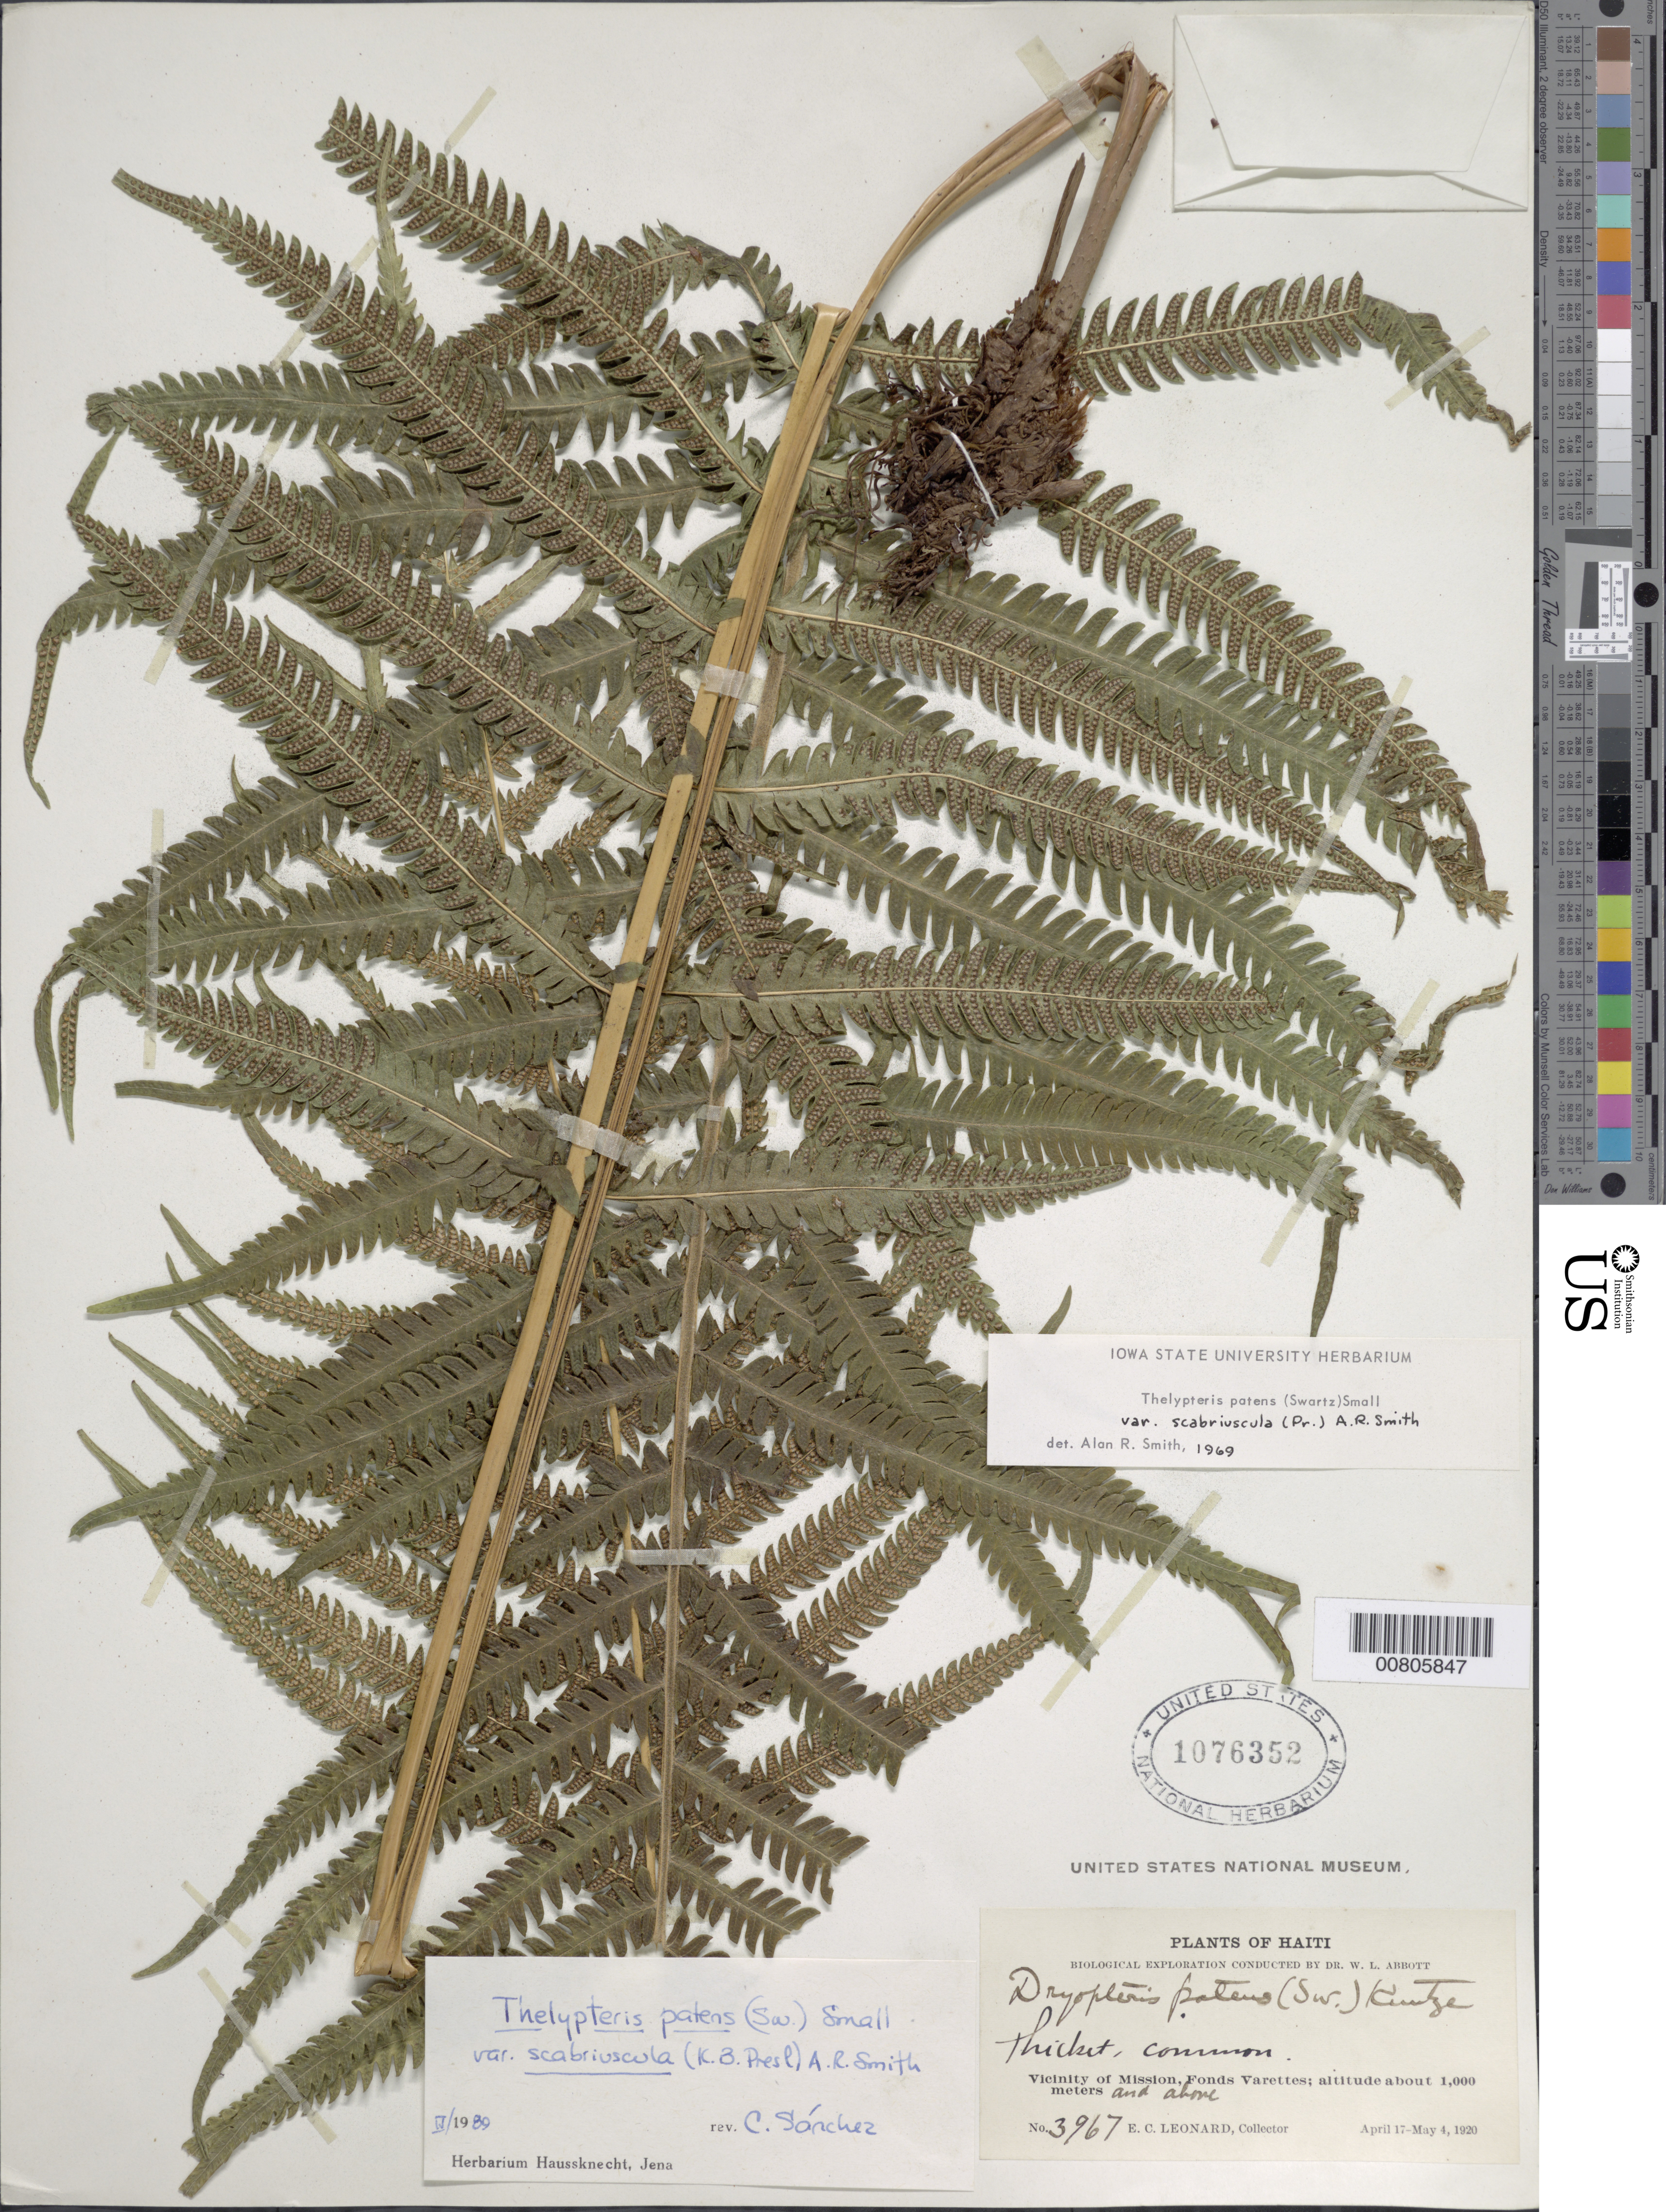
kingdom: Plantae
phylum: Tracheophyta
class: Polypodiopsida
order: Polypodiales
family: Thelypteridaceae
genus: Christella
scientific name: Christella patens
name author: (Sw.) Holttum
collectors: E. C. Leonard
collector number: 3967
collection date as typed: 17 Apr 1920 to 04 May 1920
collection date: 1920-04-17/1920-05-04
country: Haiti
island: Hispaniola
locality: Fonds Varettes, vicinity Mission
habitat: Thicke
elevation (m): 1000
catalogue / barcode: US 1076352